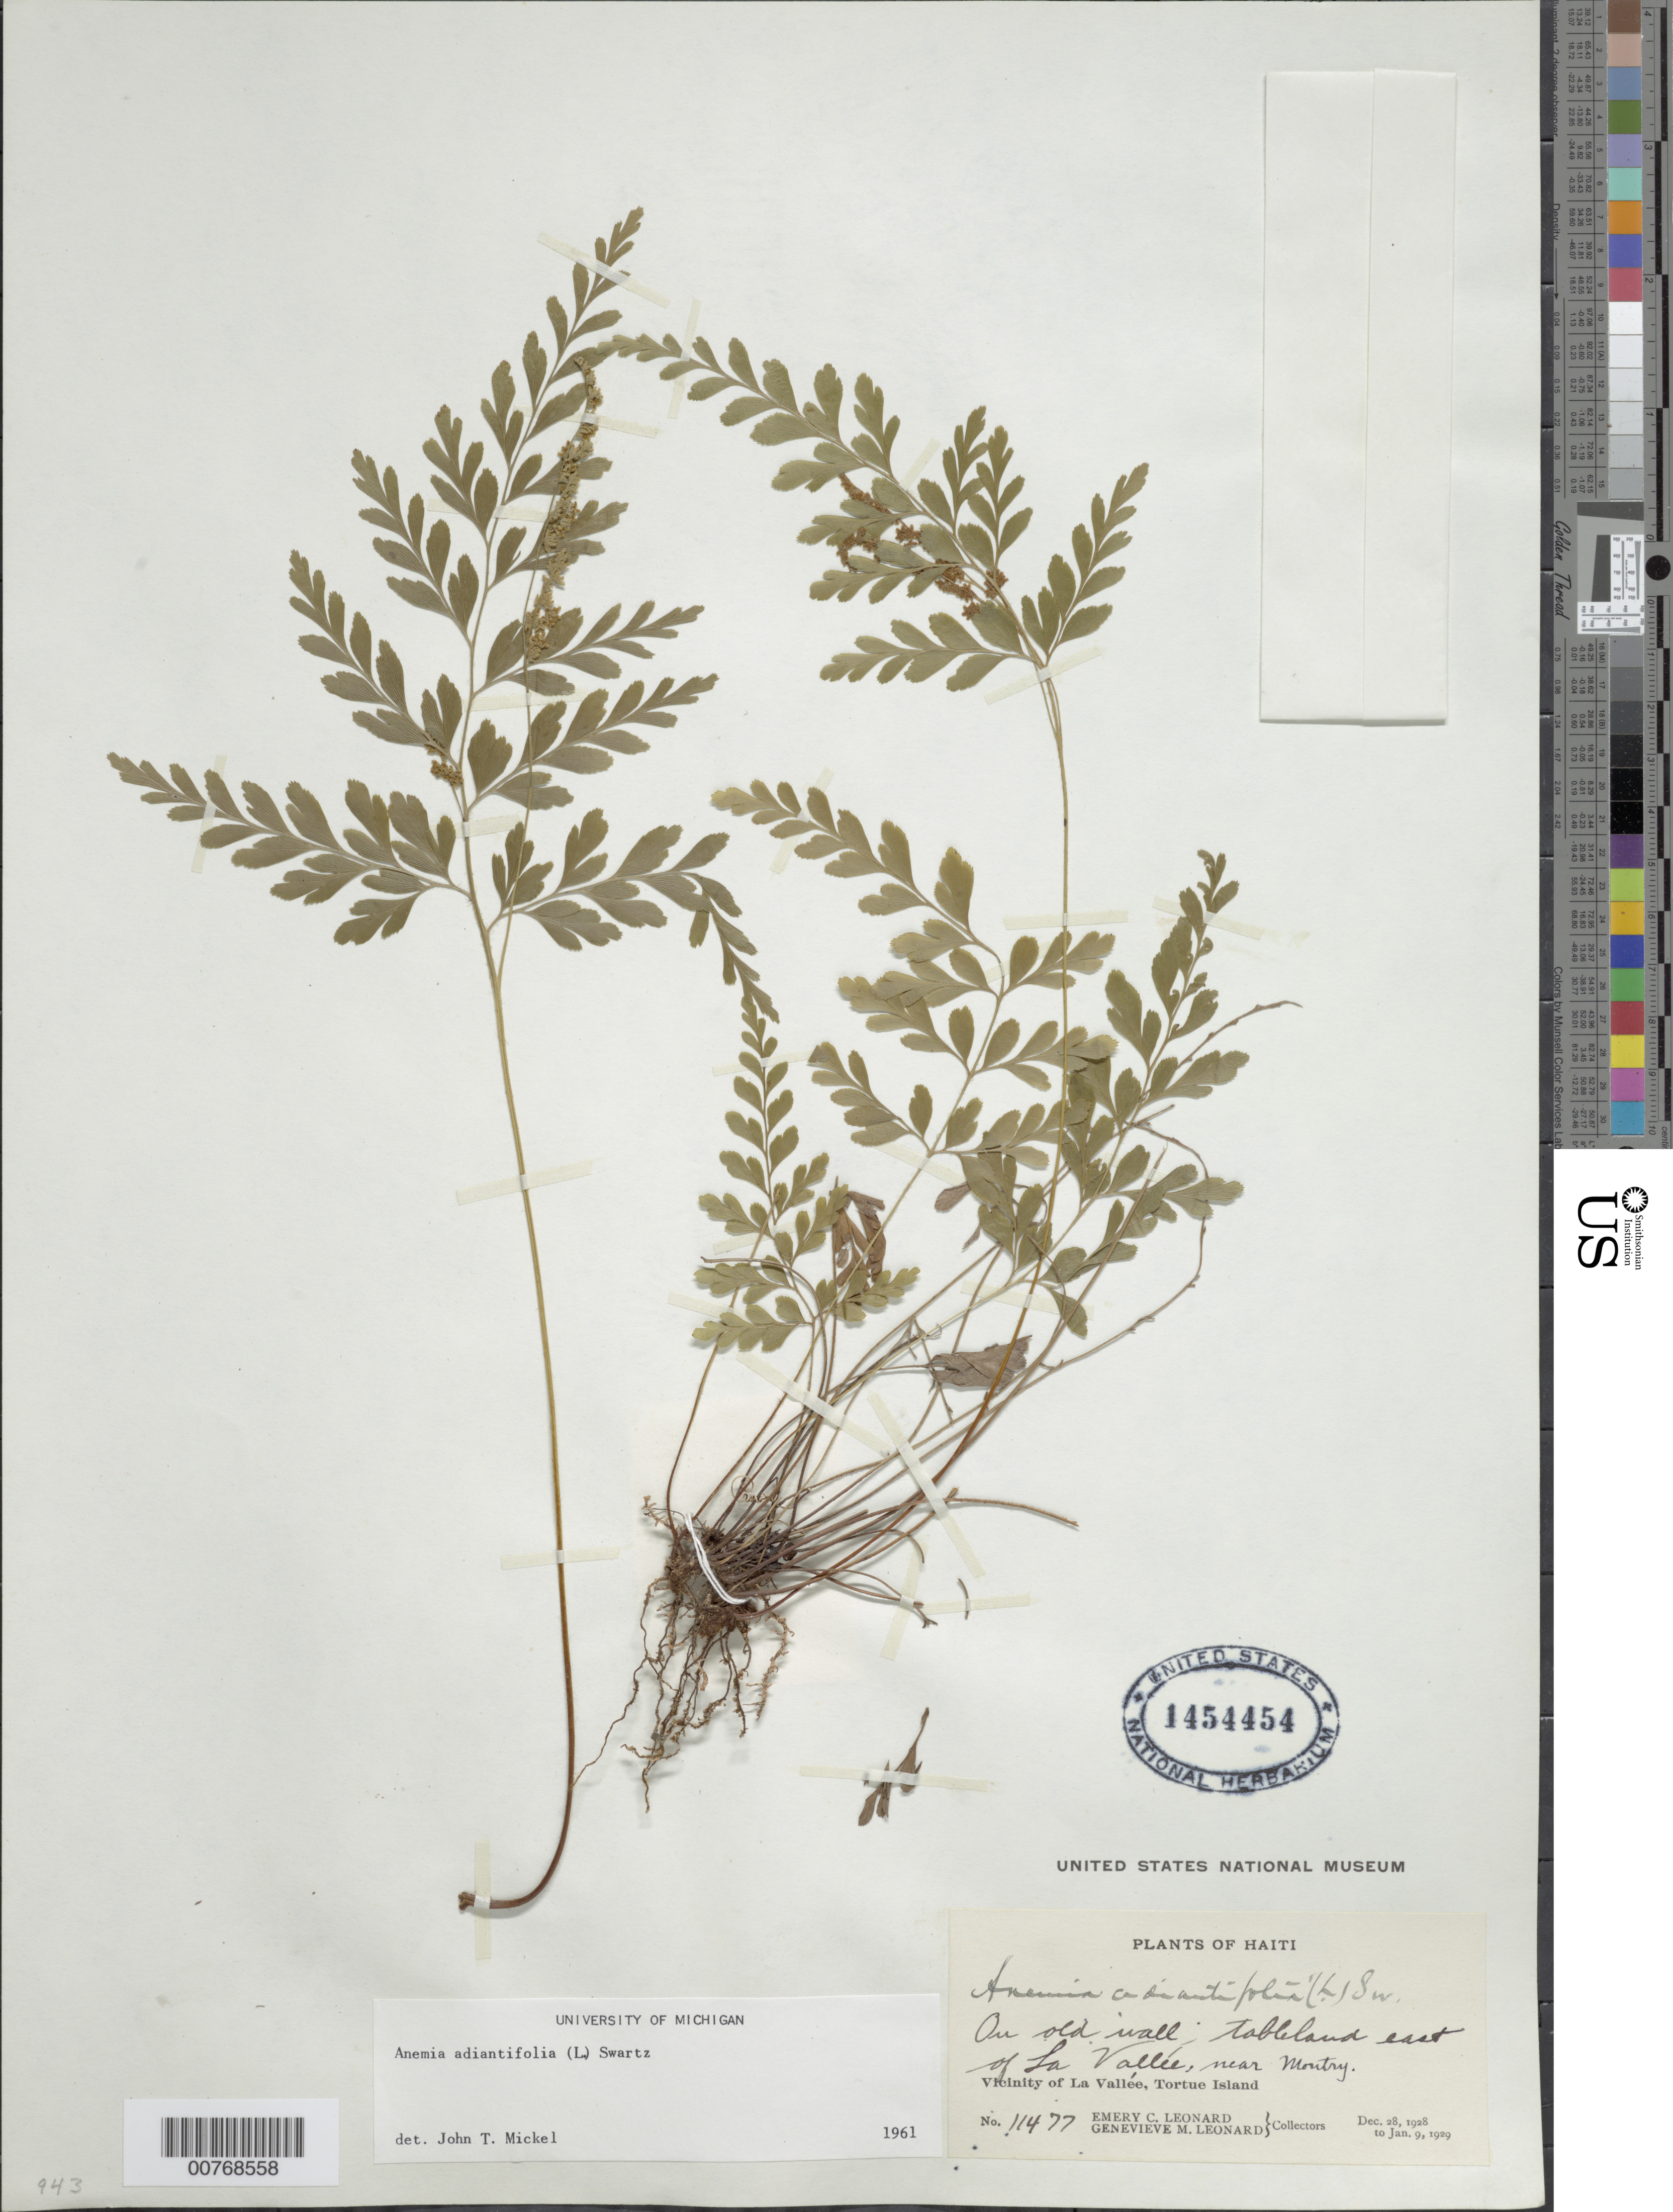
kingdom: Plantae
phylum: Tracheophyta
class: Polypodiopsida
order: Schizaeales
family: Anemiaceae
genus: Anemia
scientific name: Anemia adiantifolia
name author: (L.) Sw.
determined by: Mickel, J. T., (NY), New York Botanical Garden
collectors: E. C. Leonard & G. M. Leonard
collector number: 11477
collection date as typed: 28 Dec 1929 09 Jan 1929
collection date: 1929-01-09/1929-12-28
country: Haiti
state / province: Nord-Óuest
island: Île de la Tortue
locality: Vicinity of La Vallée, Tortue Island. Tableland east of La Vallée, near Montry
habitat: On old wall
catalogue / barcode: US 1454454